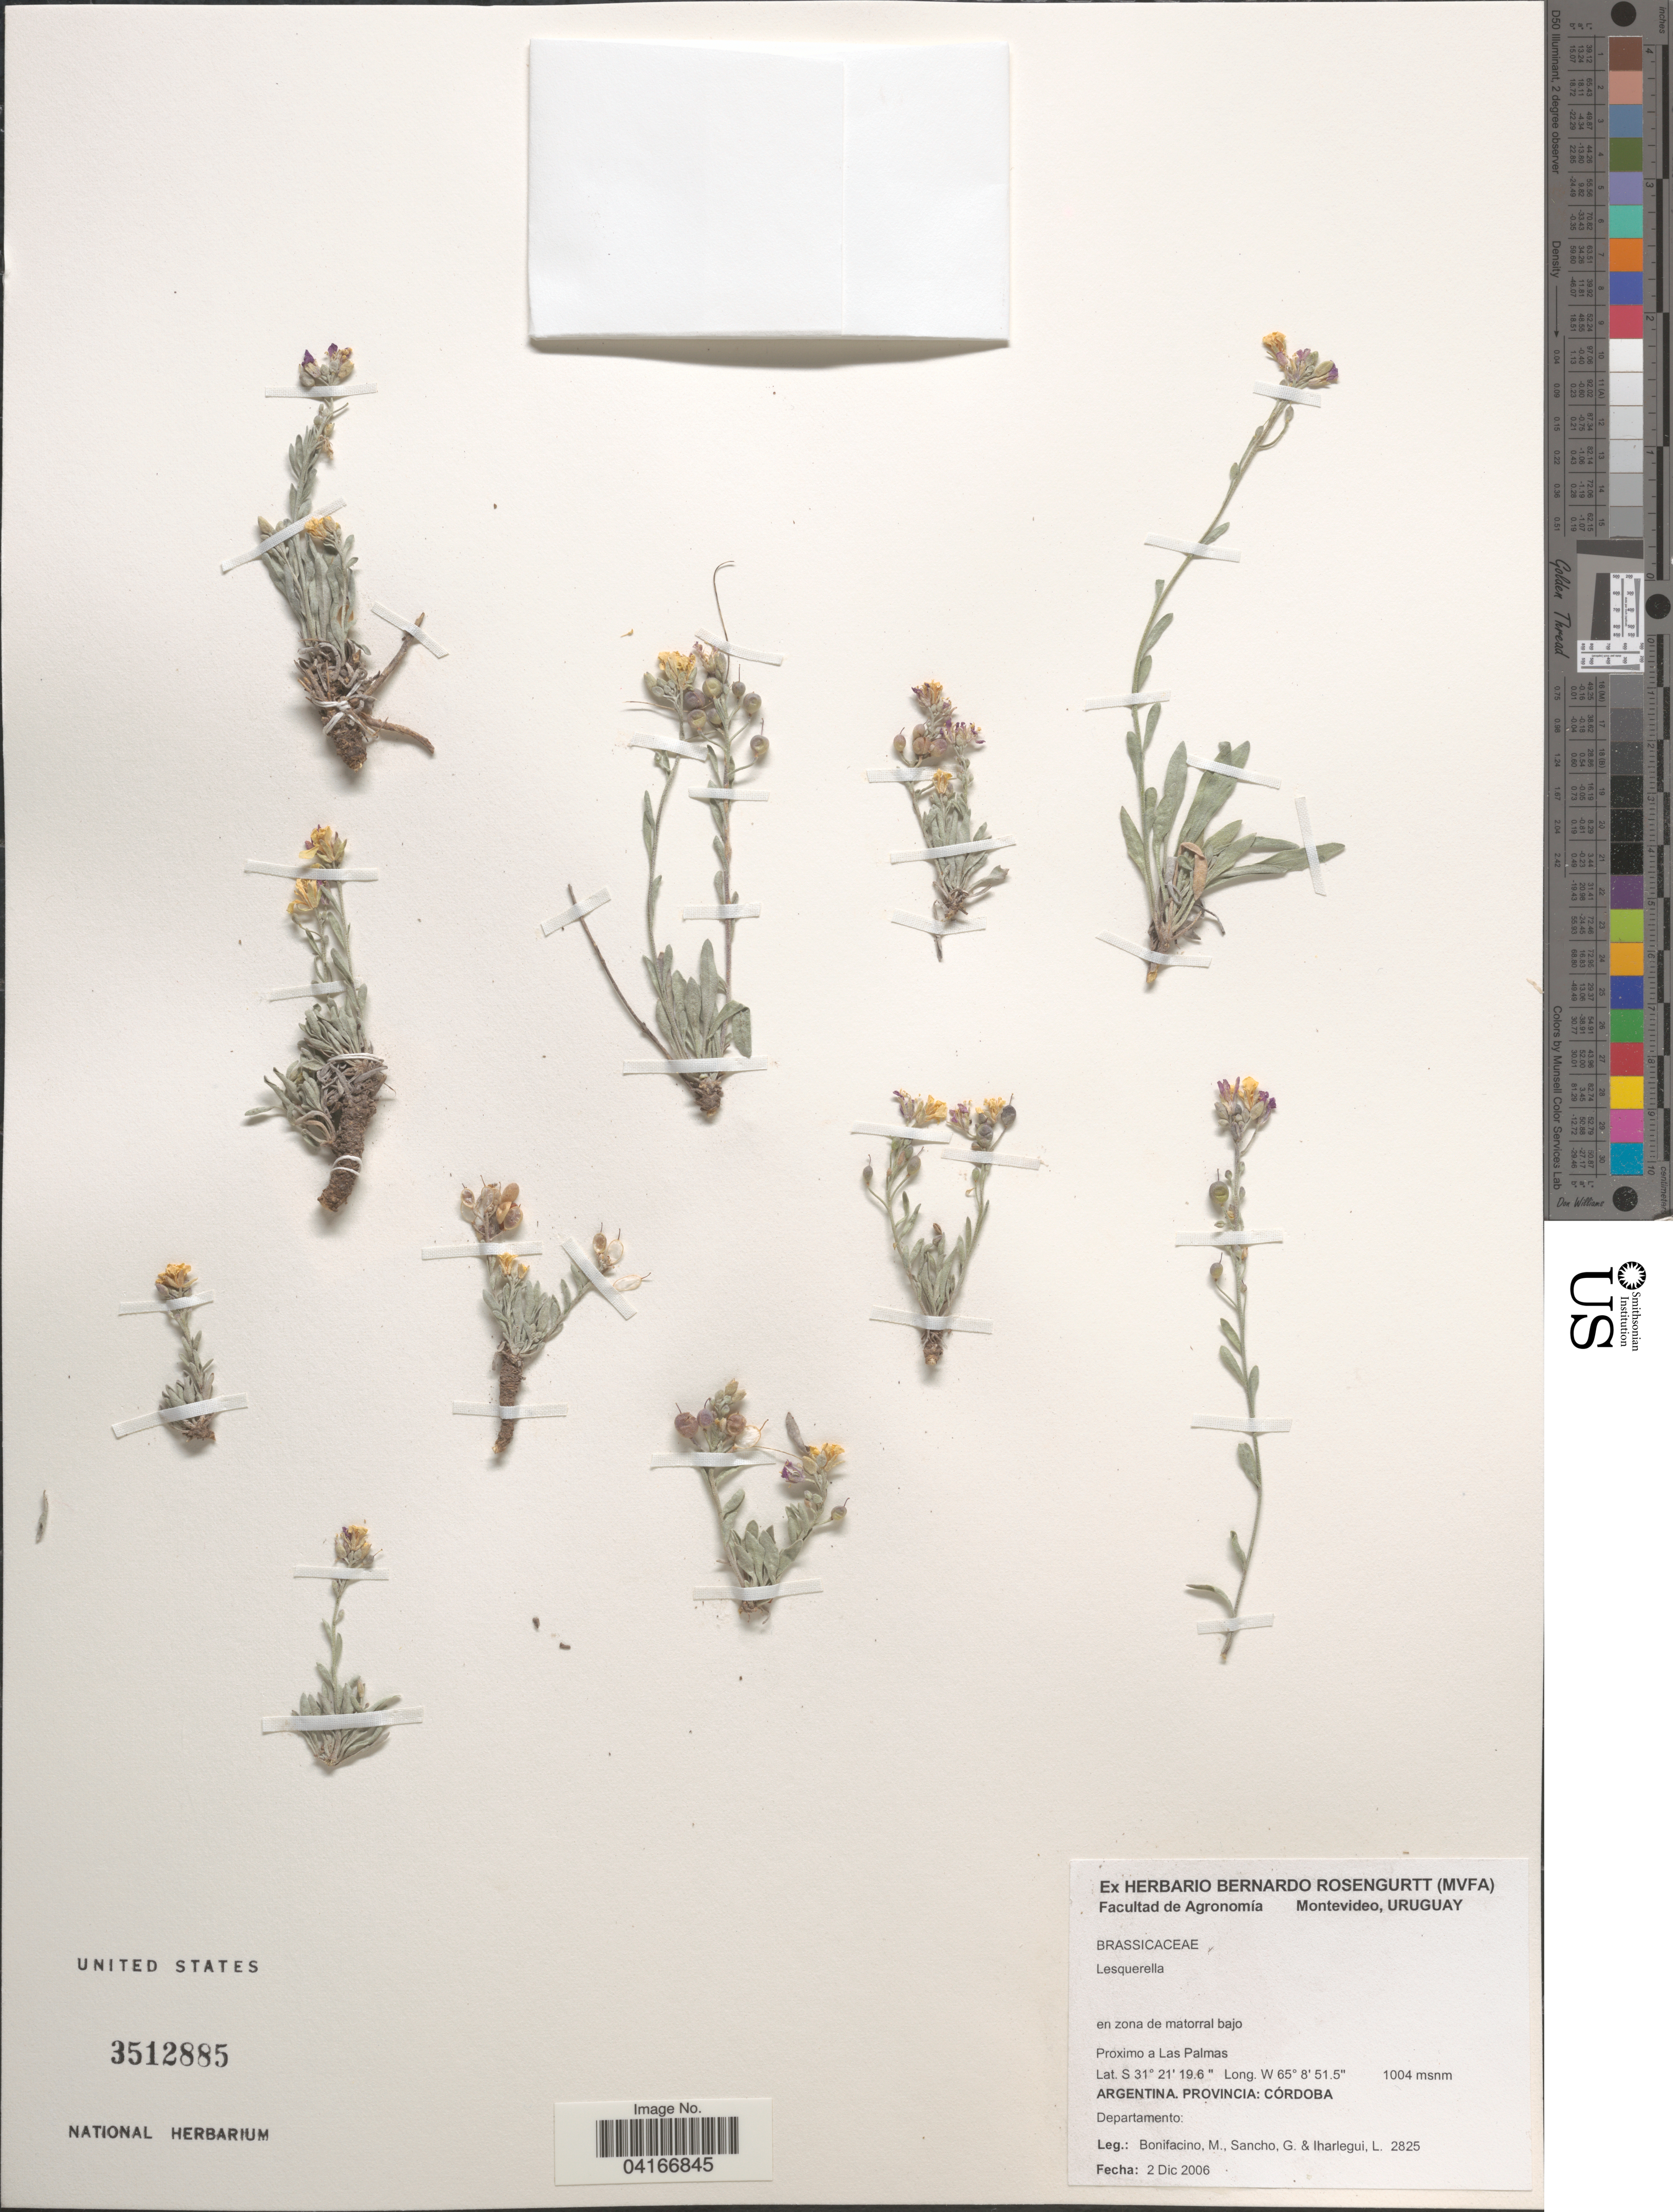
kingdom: Plantae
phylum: Tracheophyta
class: Magnoliopsida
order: Brassicales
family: Brassicaceae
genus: Lesquerella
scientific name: Lesquerella sp.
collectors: M. Bonifacino, G. Sancho & L. Iharlegui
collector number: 2825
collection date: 2006-12-02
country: Argentina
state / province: Cordoba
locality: Proximo a Las Palmas.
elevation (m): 1004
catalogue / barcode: US 3512885